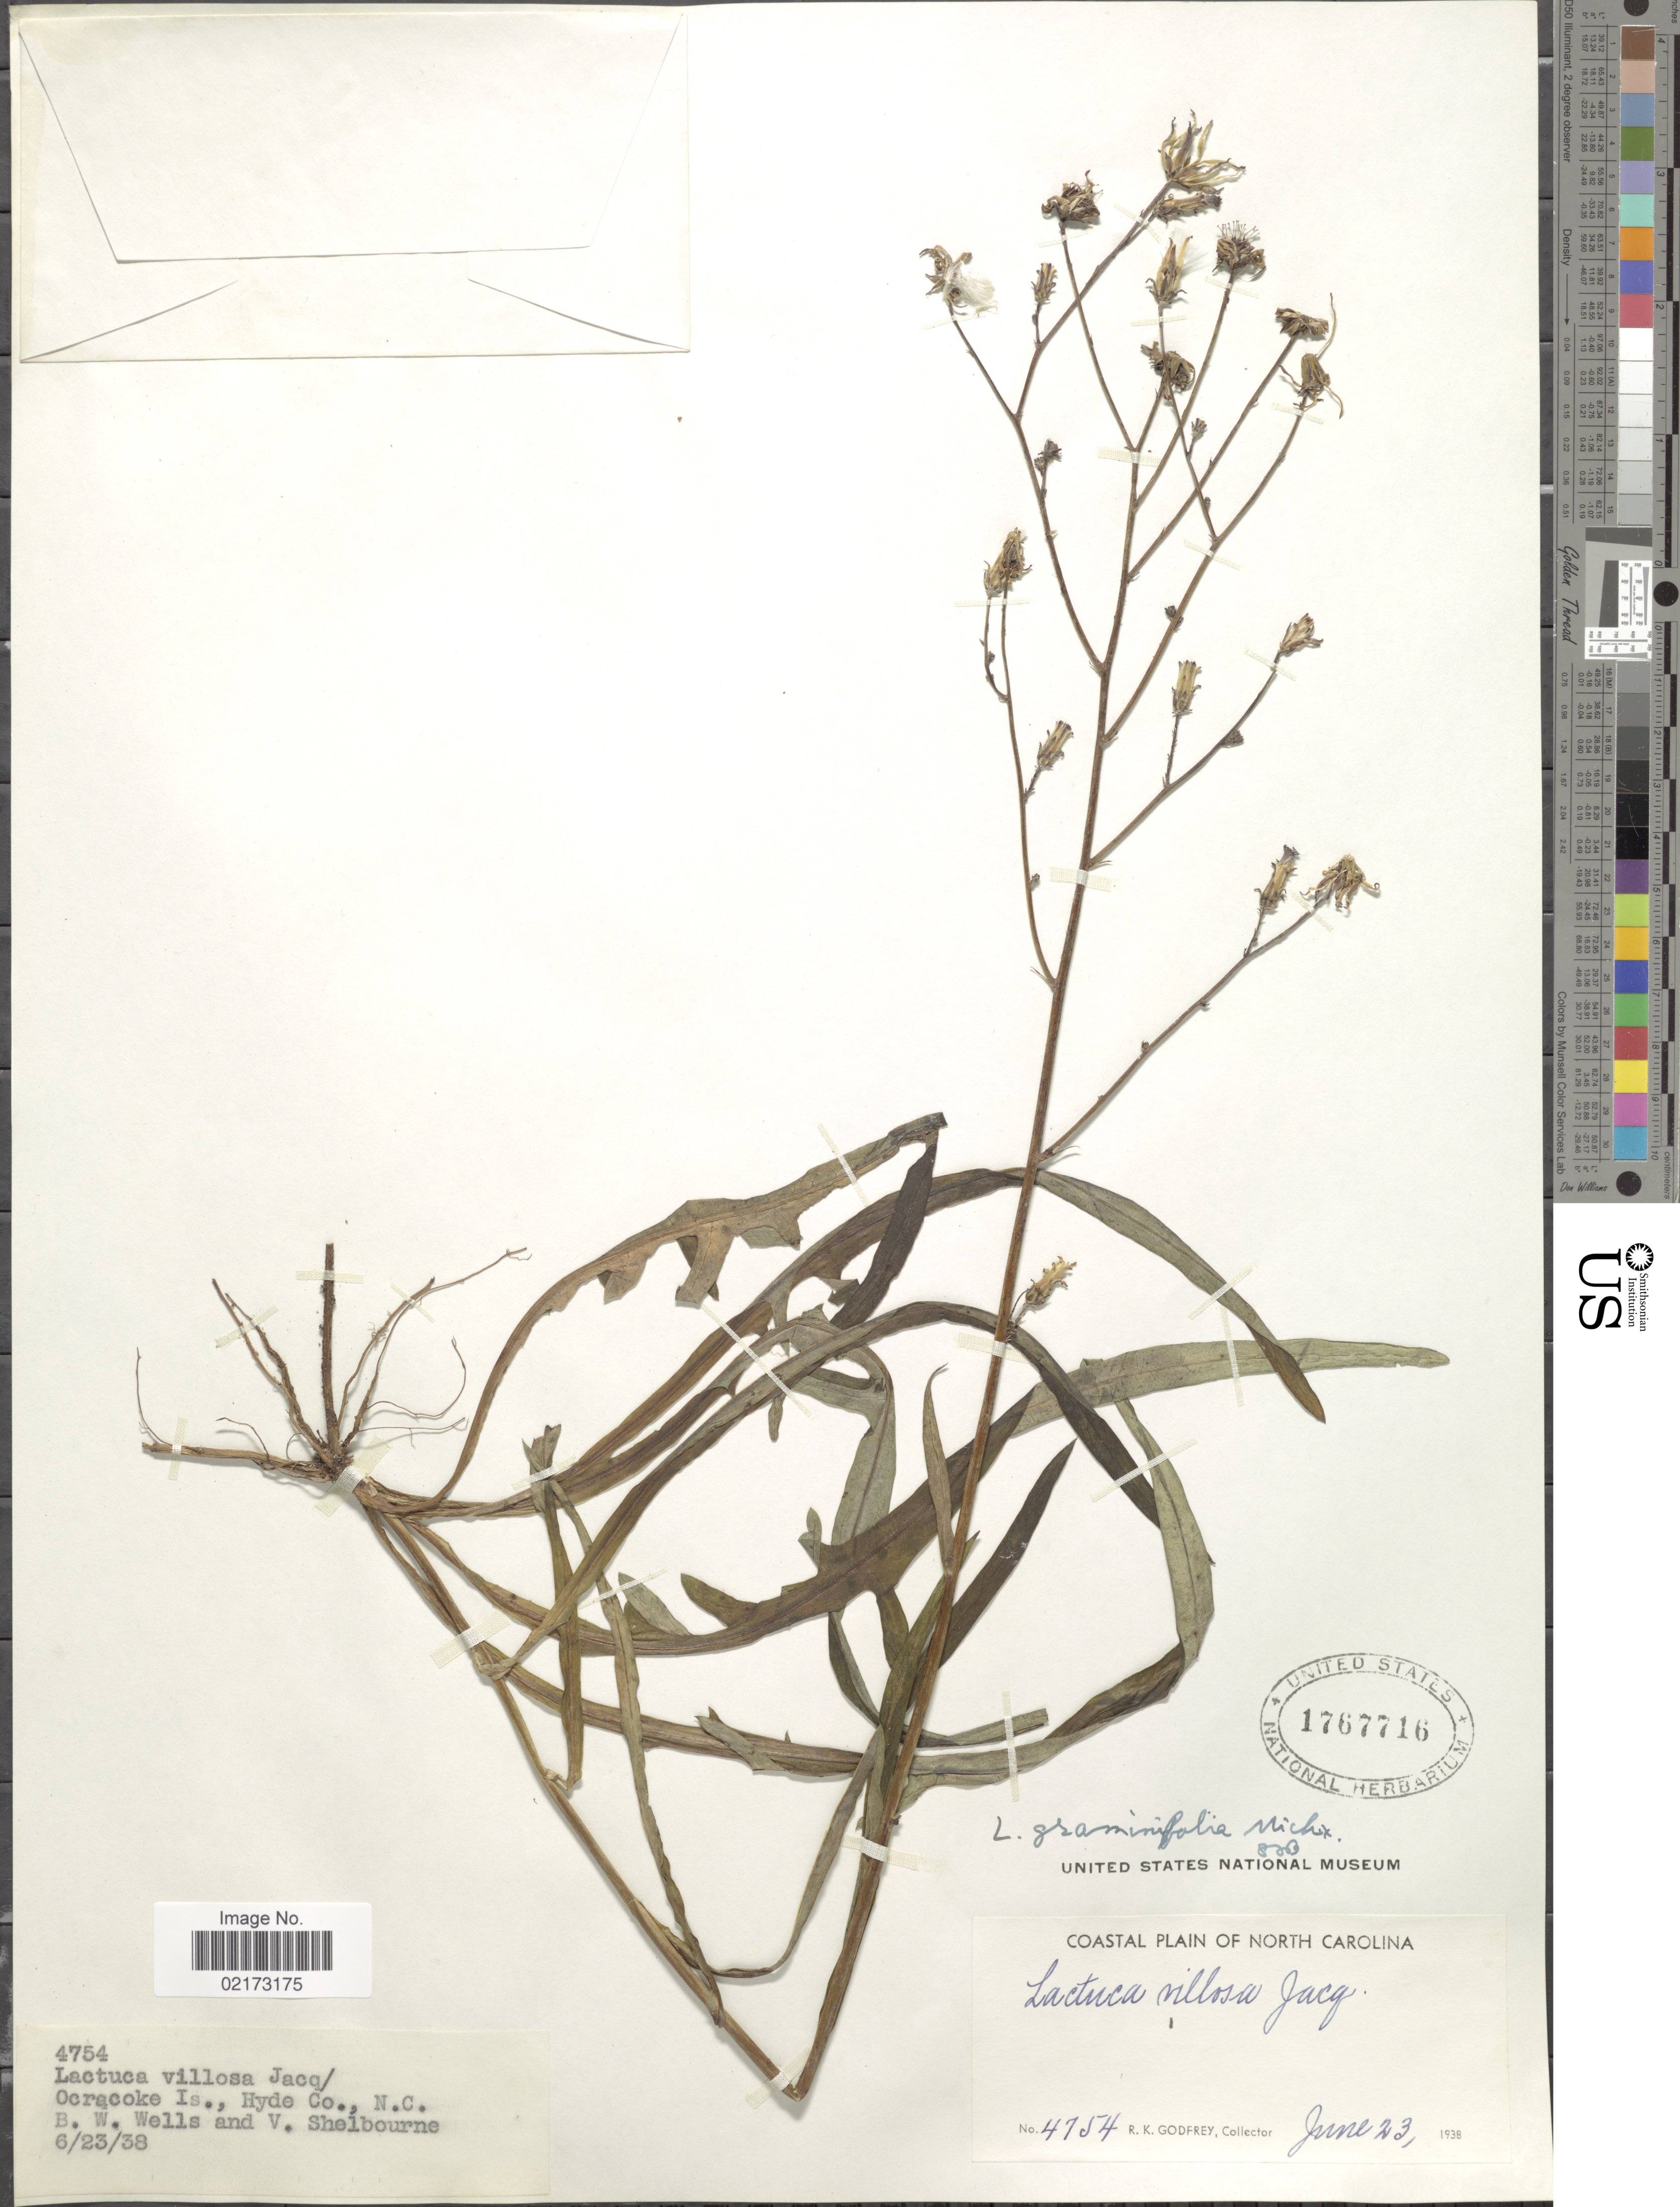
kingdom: Plantae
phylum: Tracheophyta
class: Magnoliopsida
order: Asterales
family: Asteraceae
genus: Lactuca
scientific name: Lactuca graminifolia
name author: Michx.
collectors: R. K. Godfrey, B. Wells & V. Shelbourne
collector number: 4754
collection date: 1938-06-23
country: United States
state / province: North Carolina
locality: Ocracoke Is., Hyde Co., N. C.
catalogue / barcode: US 1767716